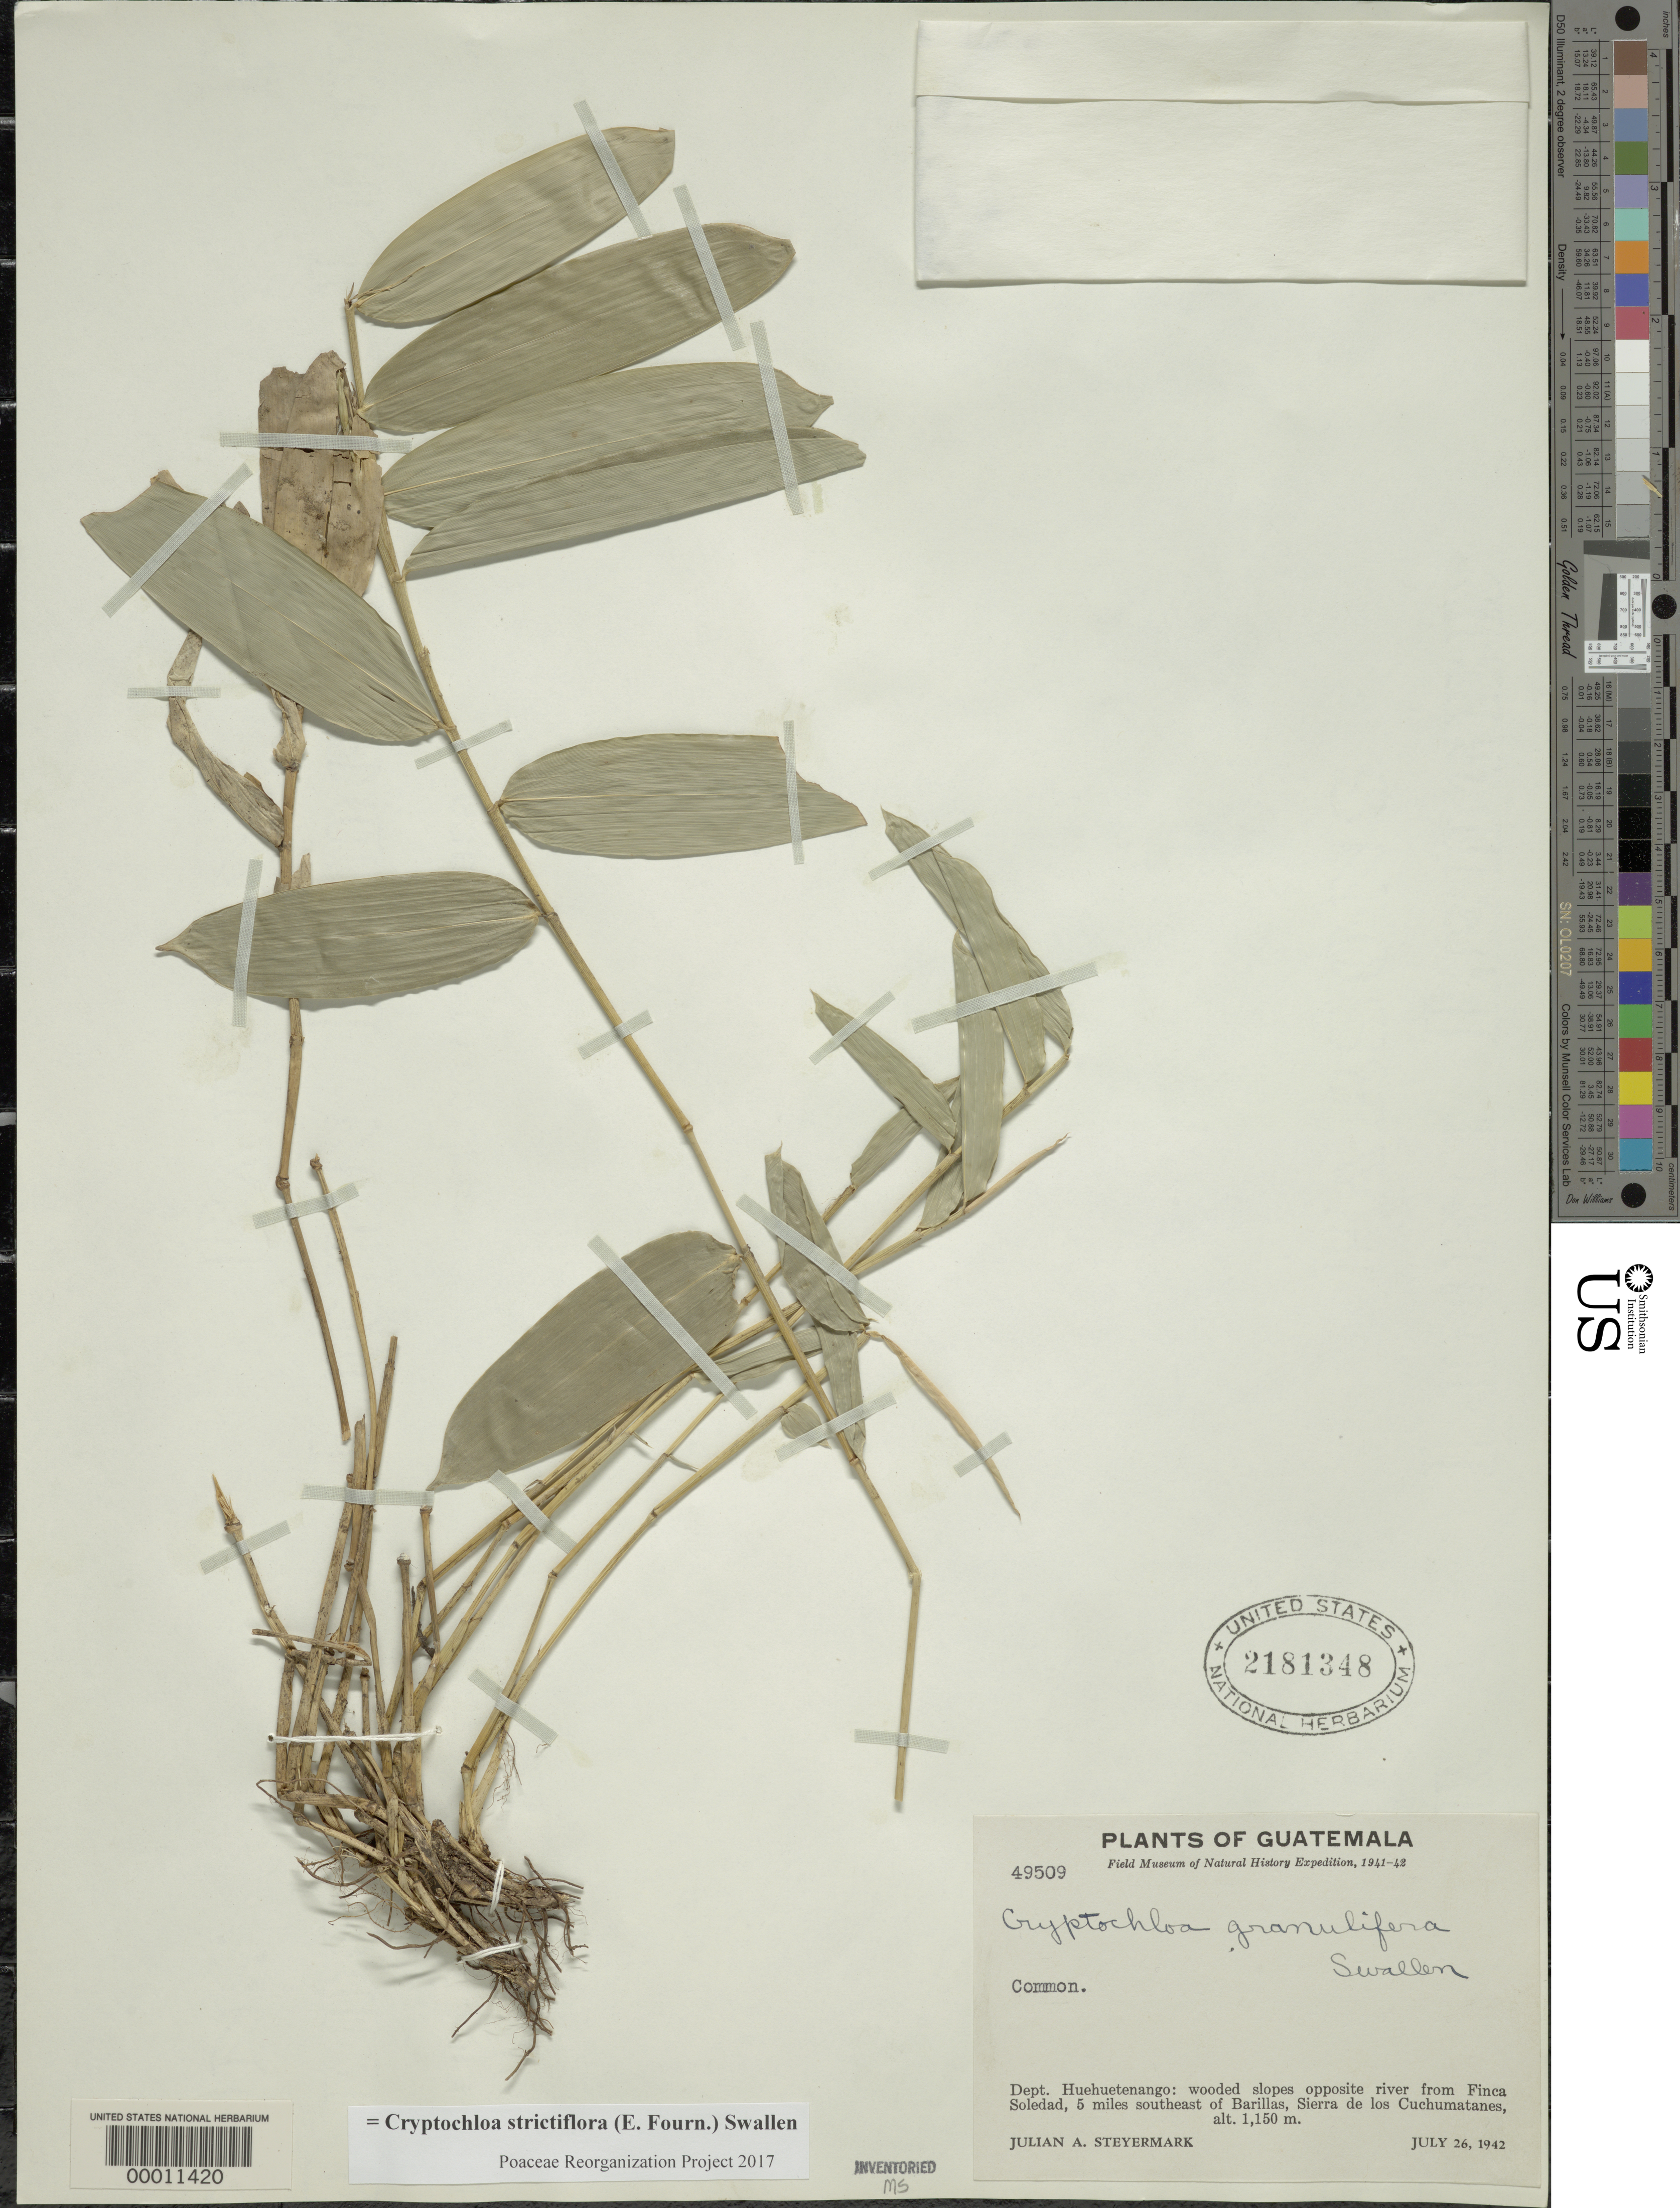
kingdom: Plantae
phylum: Tracheophyta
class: Liliopsida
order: Poales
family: Poaceae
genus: Cryptochloa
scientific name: Cryptochloa strictiflora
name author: (E. Fourn.) Swallen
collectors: J. Steyermark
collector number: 49509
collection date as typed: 26 Jul 1942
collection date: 1942-07-26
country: Guatemala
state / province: Huehuetenango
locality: Finca Soledad, Barillas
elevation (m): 1150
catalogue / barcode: US 2181348